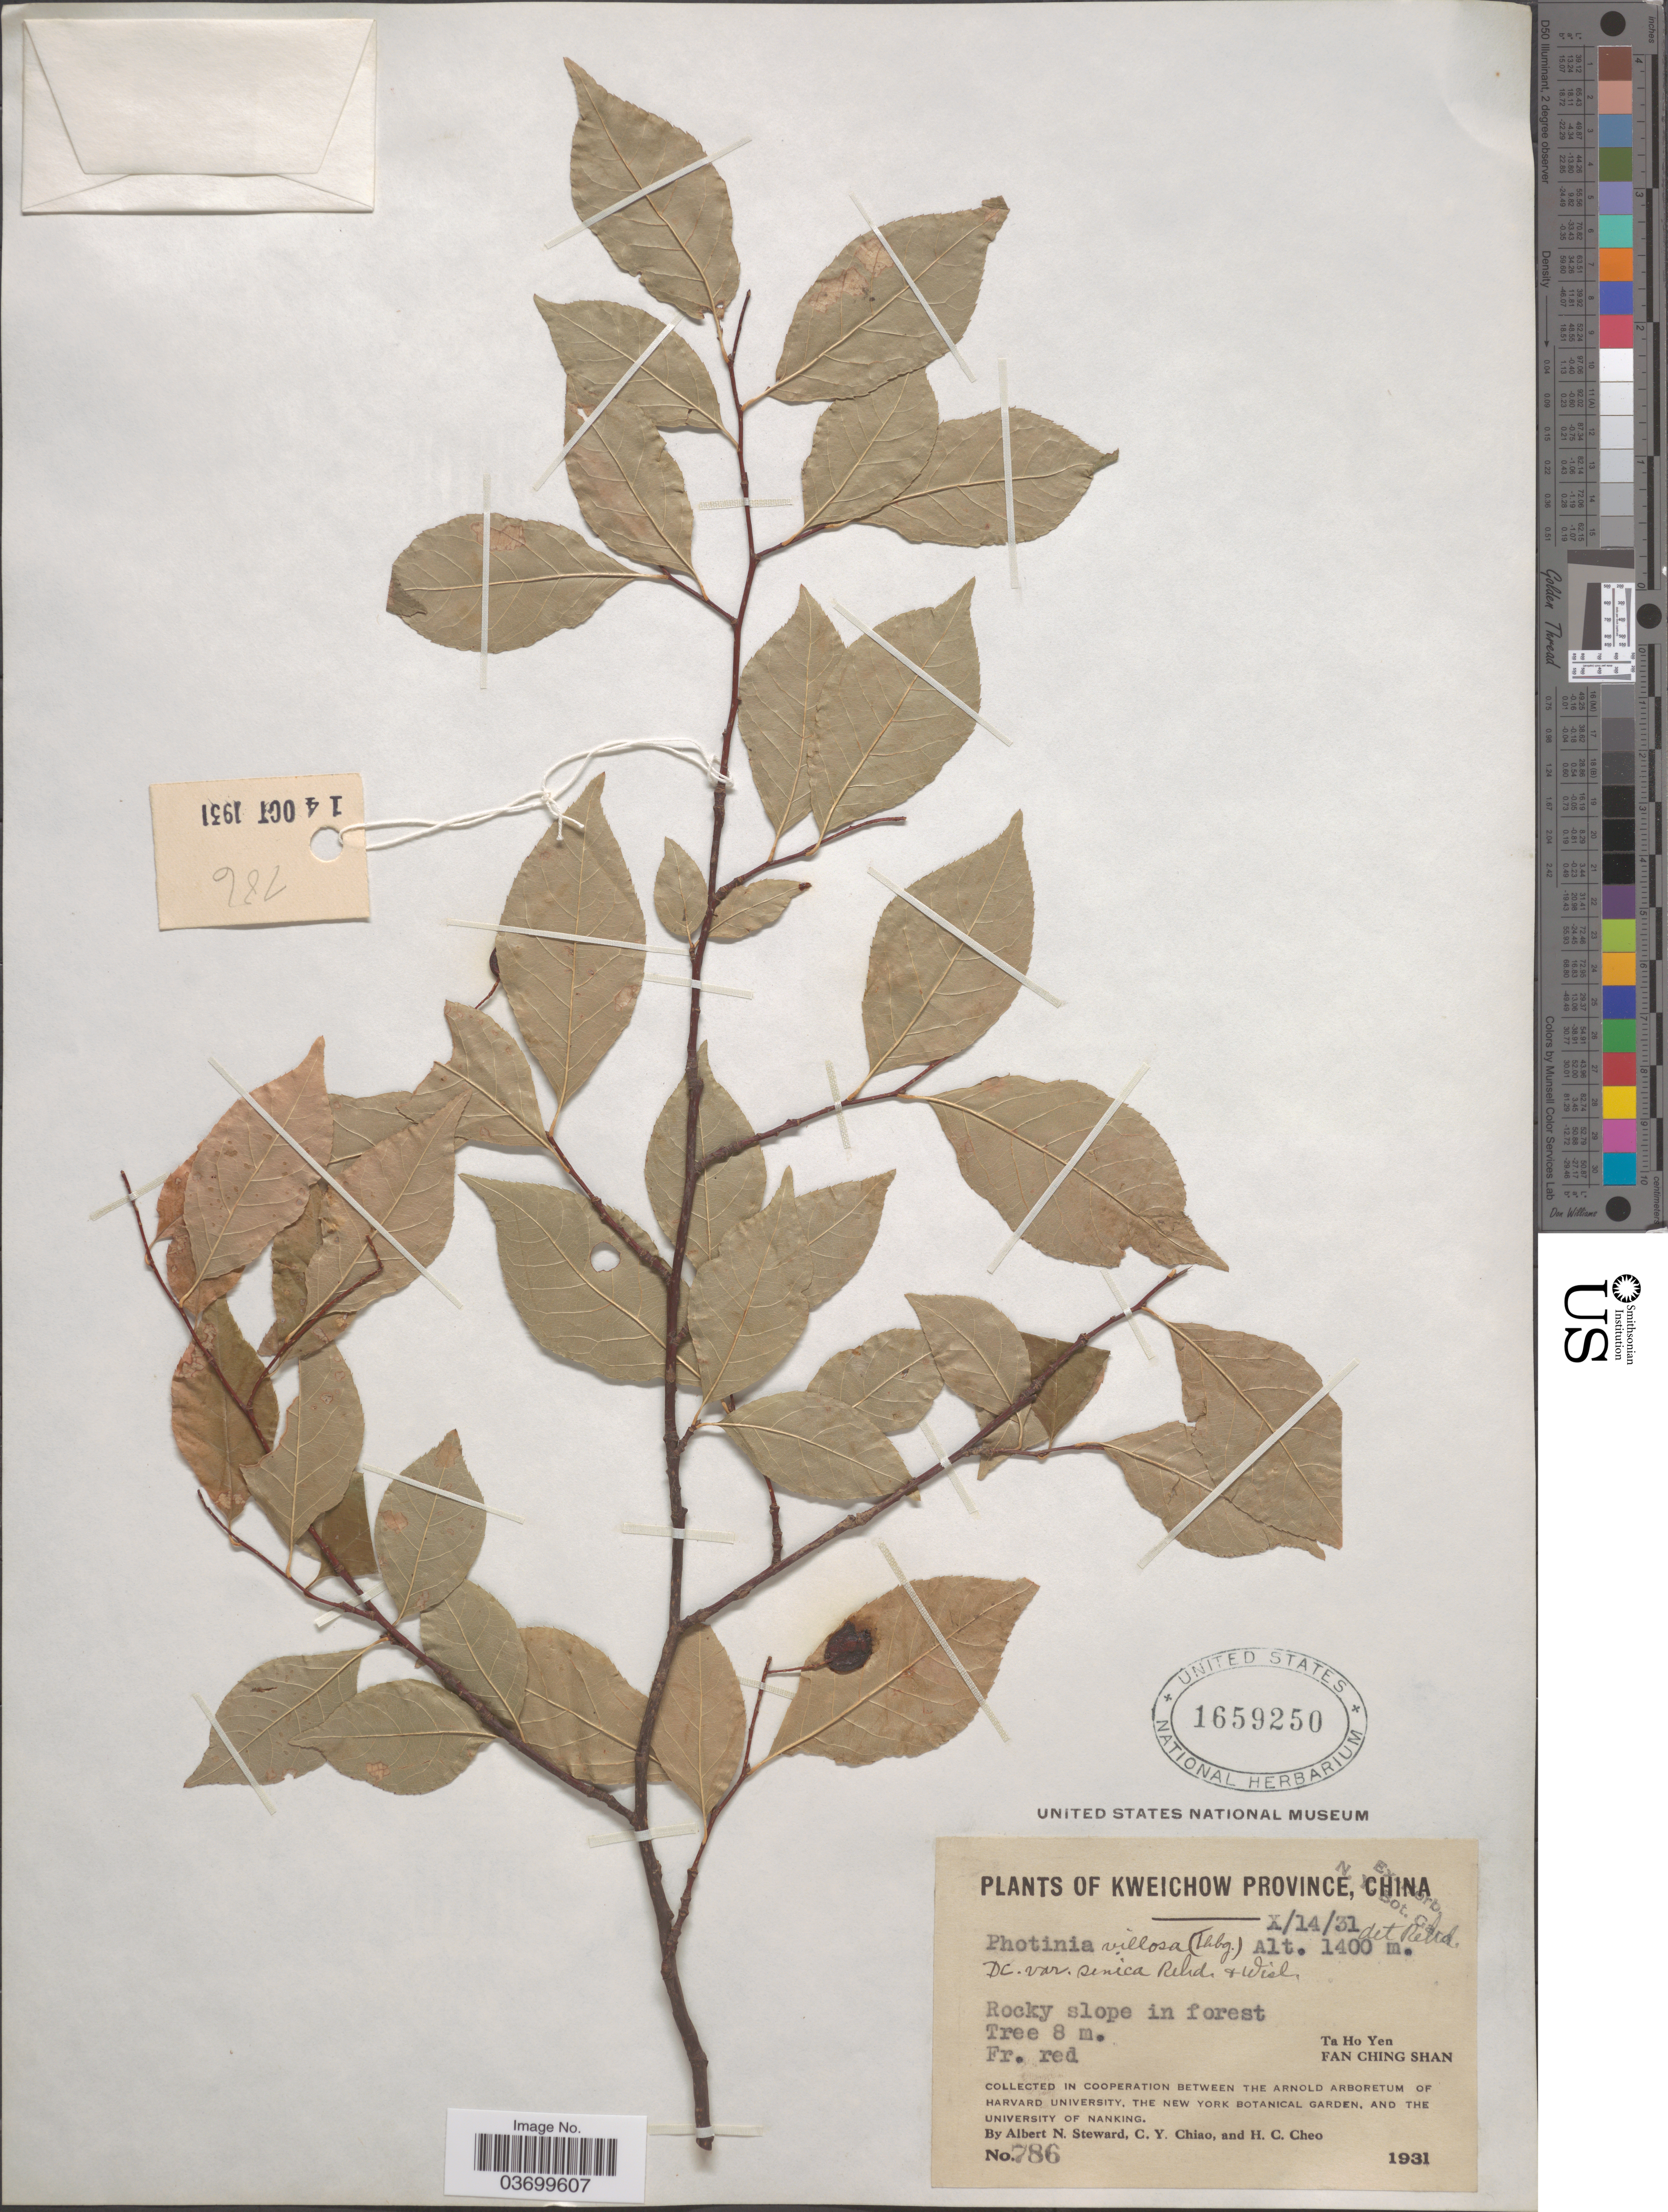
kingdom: Plantae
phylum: Tracheophyta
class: Magnoliopsida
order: Rosales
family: Rosaceae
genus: Photinia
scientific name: Photinia villosa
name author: (DC.) Thunb.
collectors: A. N. Steward, C. Y. Chiao & H. Cheo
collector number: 786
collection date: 1931-10-14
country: China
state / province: Guizhou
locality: Kweichow Province. Rocky slope in forest. Ta Ho Yen. Fan Ching Shan.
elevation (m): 1400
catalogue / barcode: US 1659250